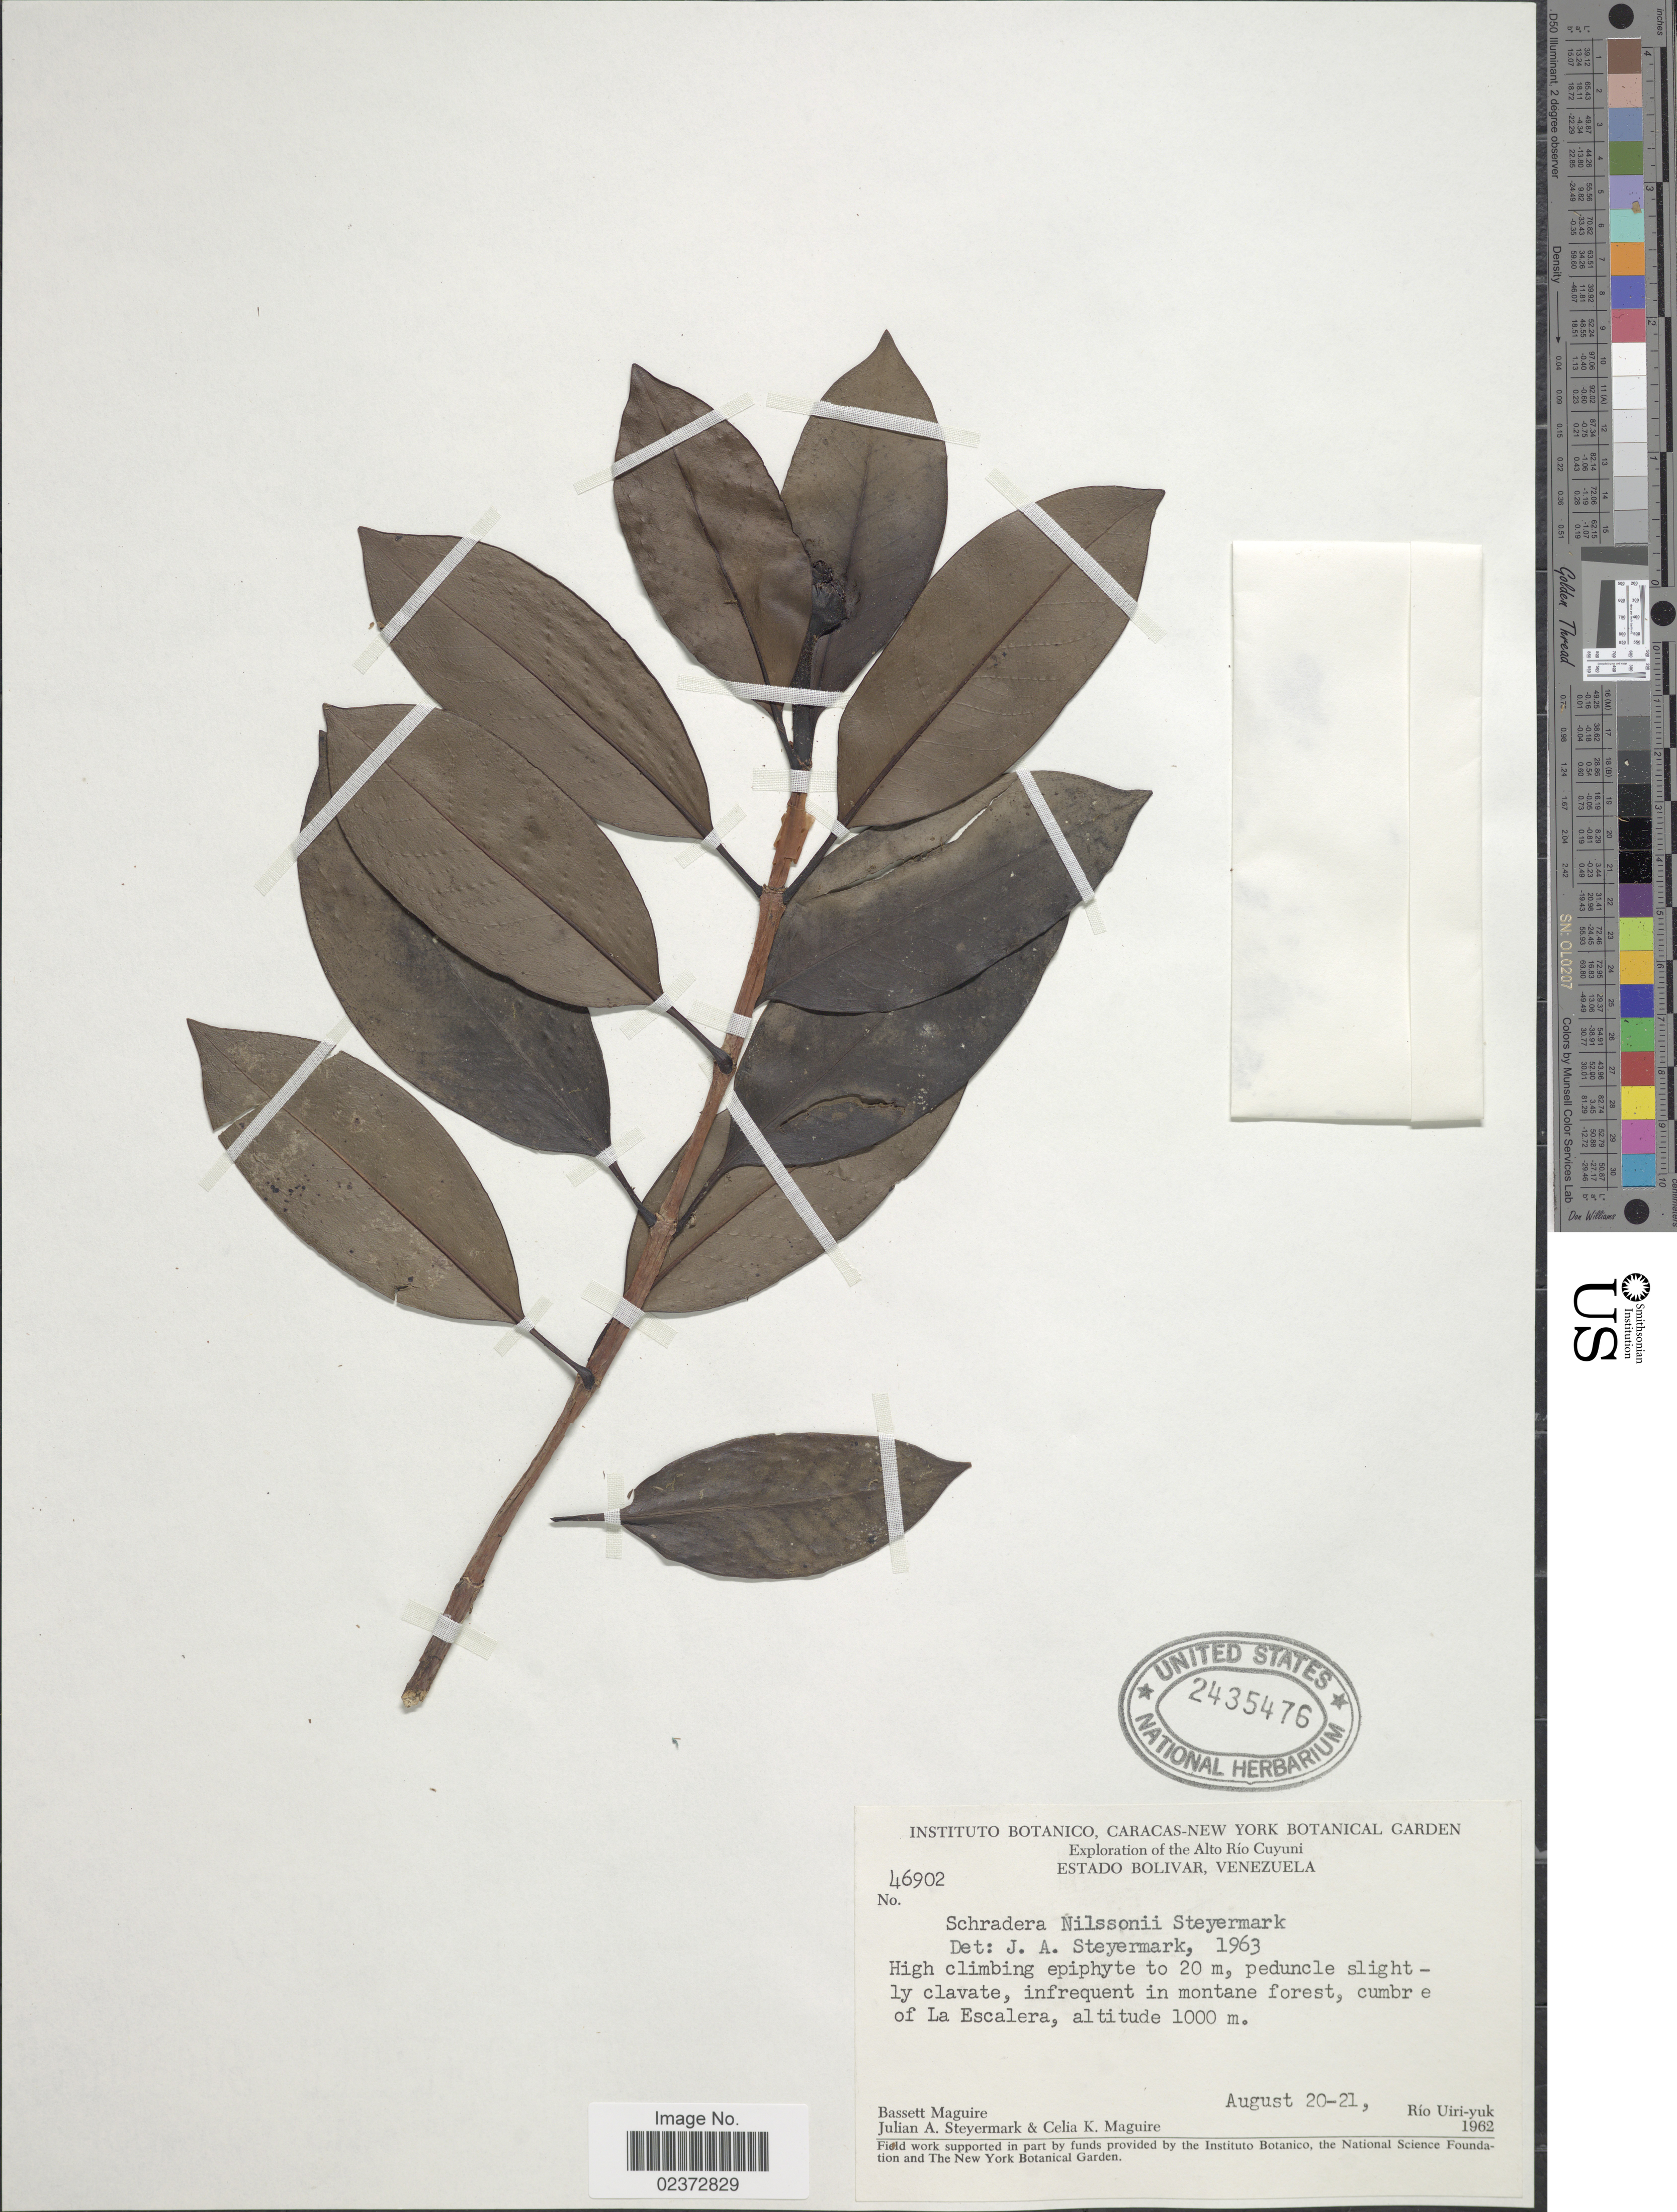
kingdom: Plantae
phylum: Tracheophyta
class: Magnoliopsida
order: Gentianales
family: Rubiaceae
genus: Schradera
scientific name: Schradera nilssonii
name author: Steyerm.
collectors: B. Maguire, J. Steyermark & C. K. Maguire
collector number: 46902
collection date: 1962-08-20/1962-08-21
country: Venezuela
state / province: Bolivar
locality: The Alto Río Cuyuni, infrequent in montane forest, cumbre of La Escalera, Río Uiri-yuk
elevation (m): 1000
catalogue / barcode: US 2435476